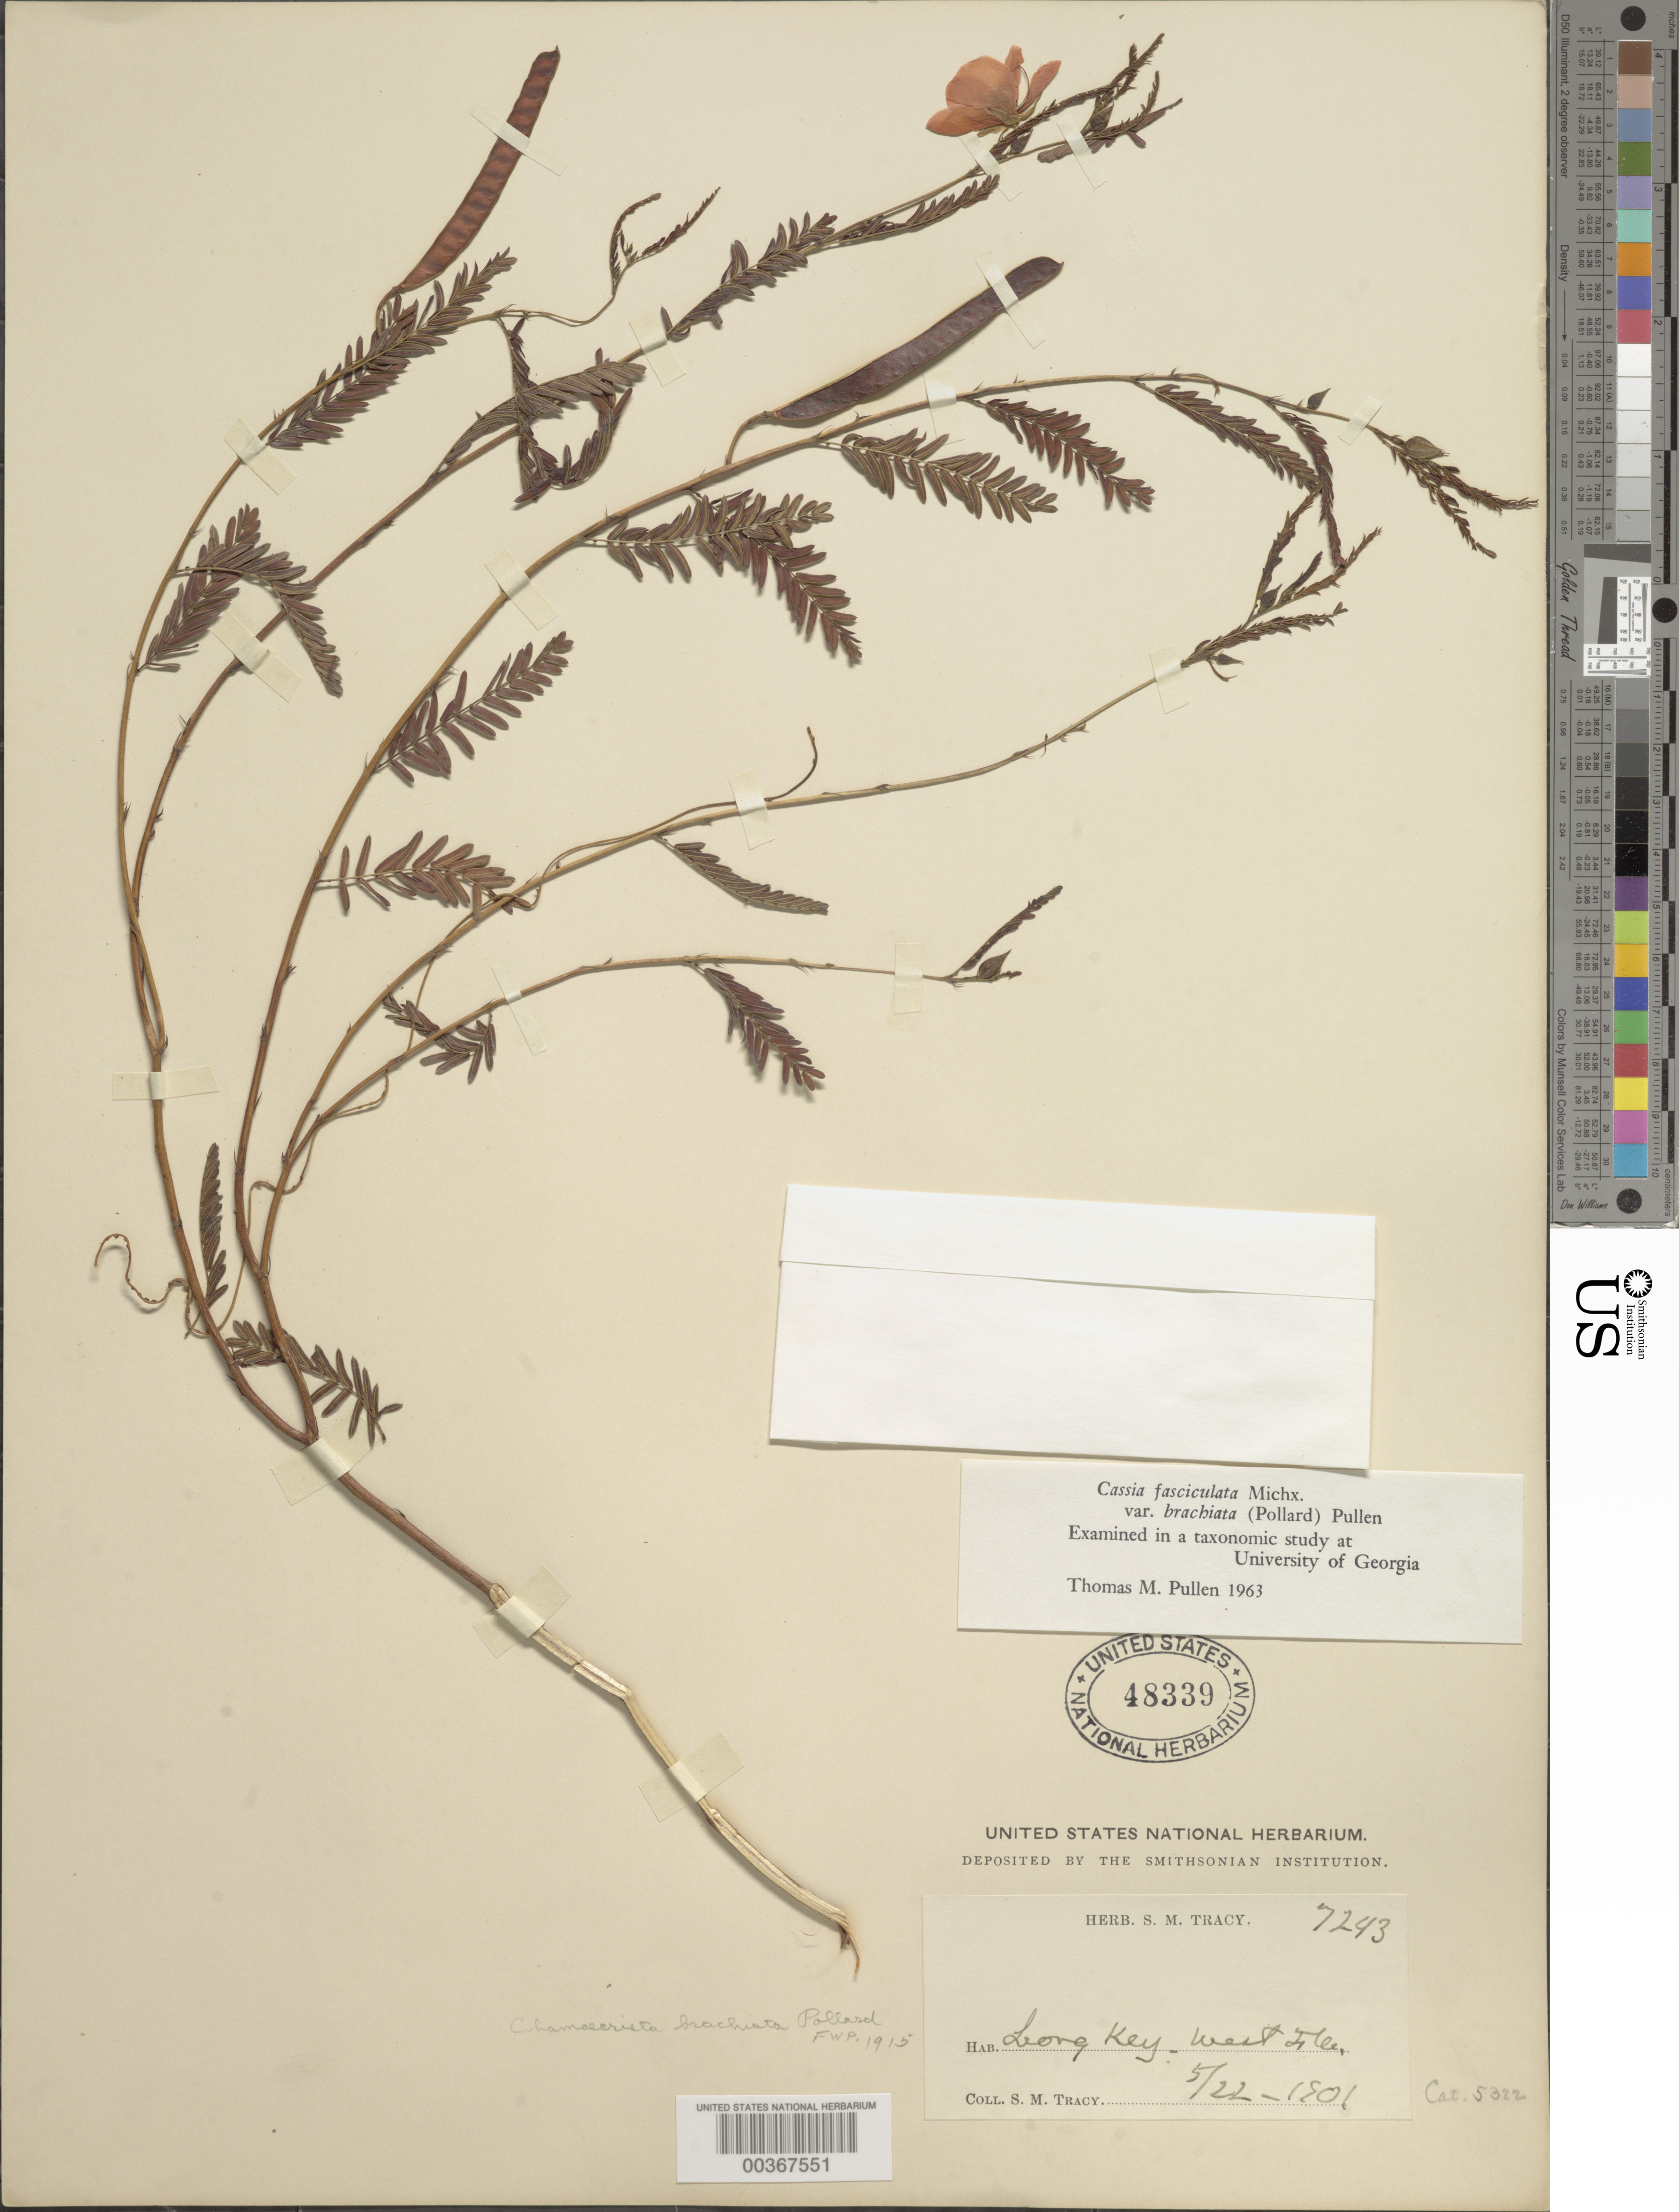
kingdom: Plantae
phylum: Tracheophyta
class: Magnoliopsida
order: Fabales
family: Fabaceae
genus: Chamaecrista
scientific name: Chamaecrista fasciculata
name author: (Michx.) Greene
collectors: S. M. Tracy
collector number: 7243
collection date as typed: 22 May 1901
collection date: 1901-05-22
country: United States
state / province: Florida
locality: Leong key, w florida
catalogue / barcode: US 48339